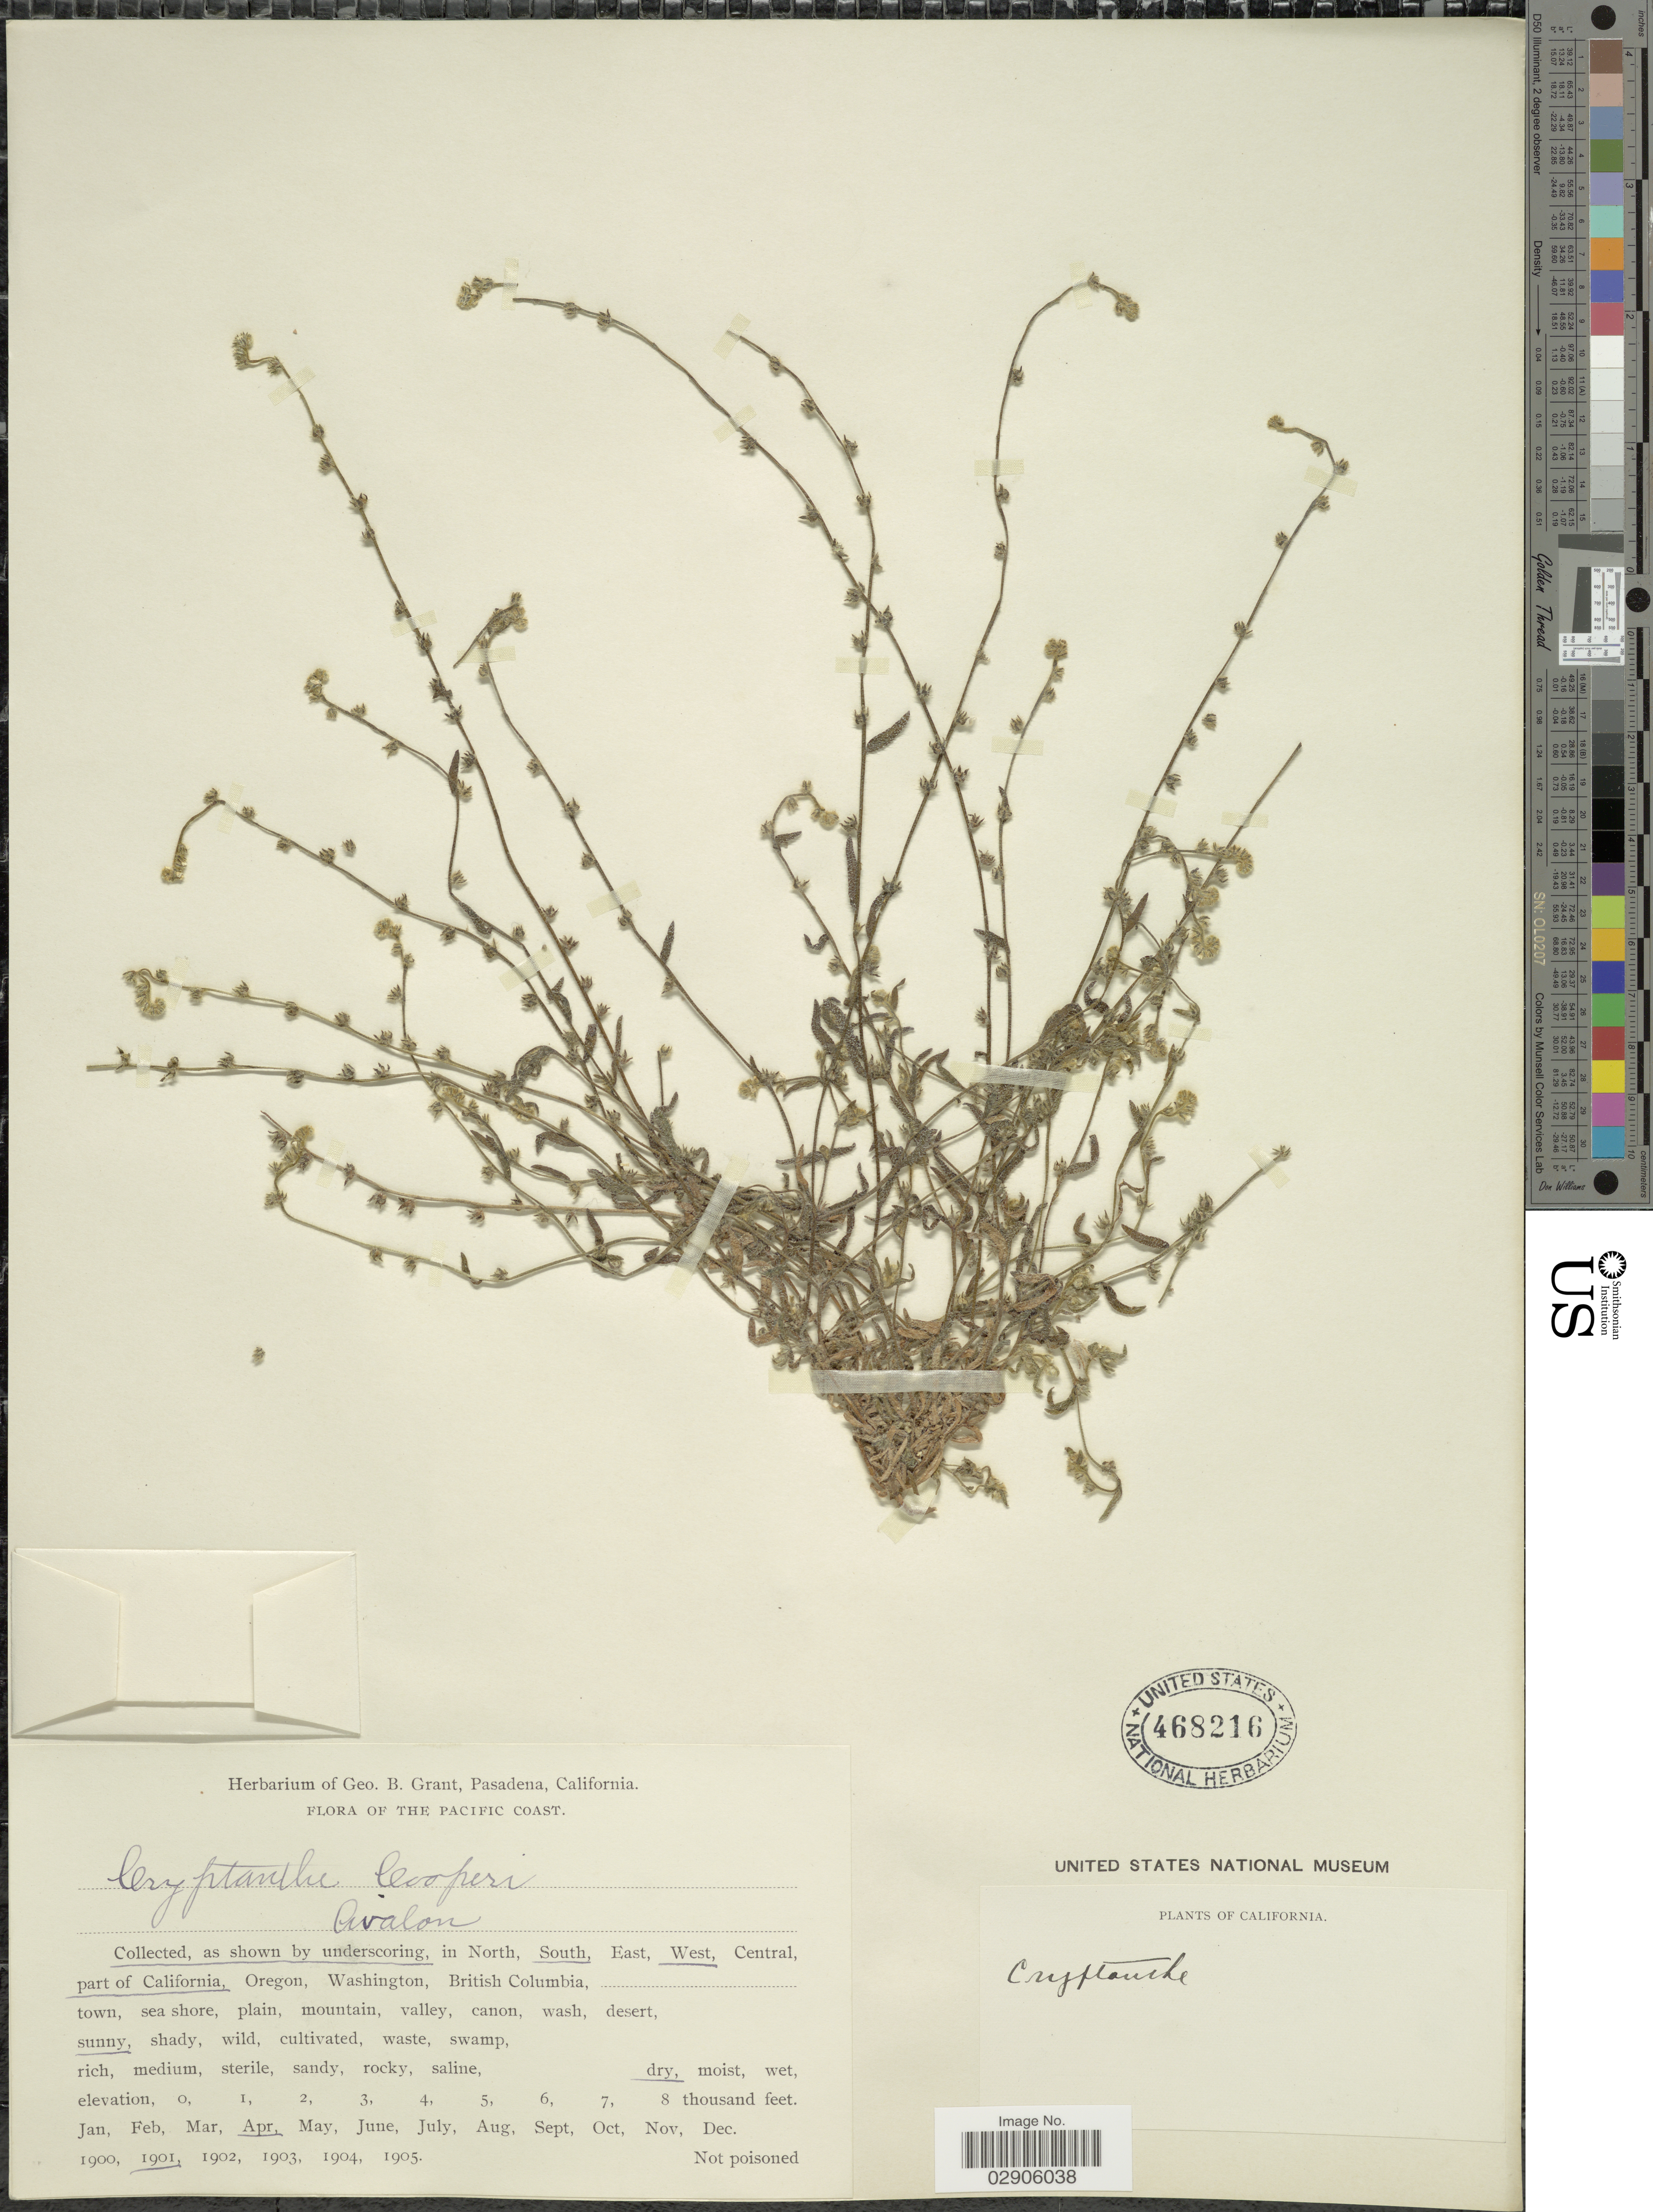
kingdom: Plantae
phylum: Tracheophyta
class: Magnoliopsida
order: Boraginales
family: Boraginaceae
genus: Plagiobothrys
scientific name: Plagiobothrys sp.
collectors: ex herb. Geo. B. Grant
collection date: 1901-04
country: United States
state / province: California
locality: The Pacific Coast. South West part of California.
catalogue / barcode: US 468216